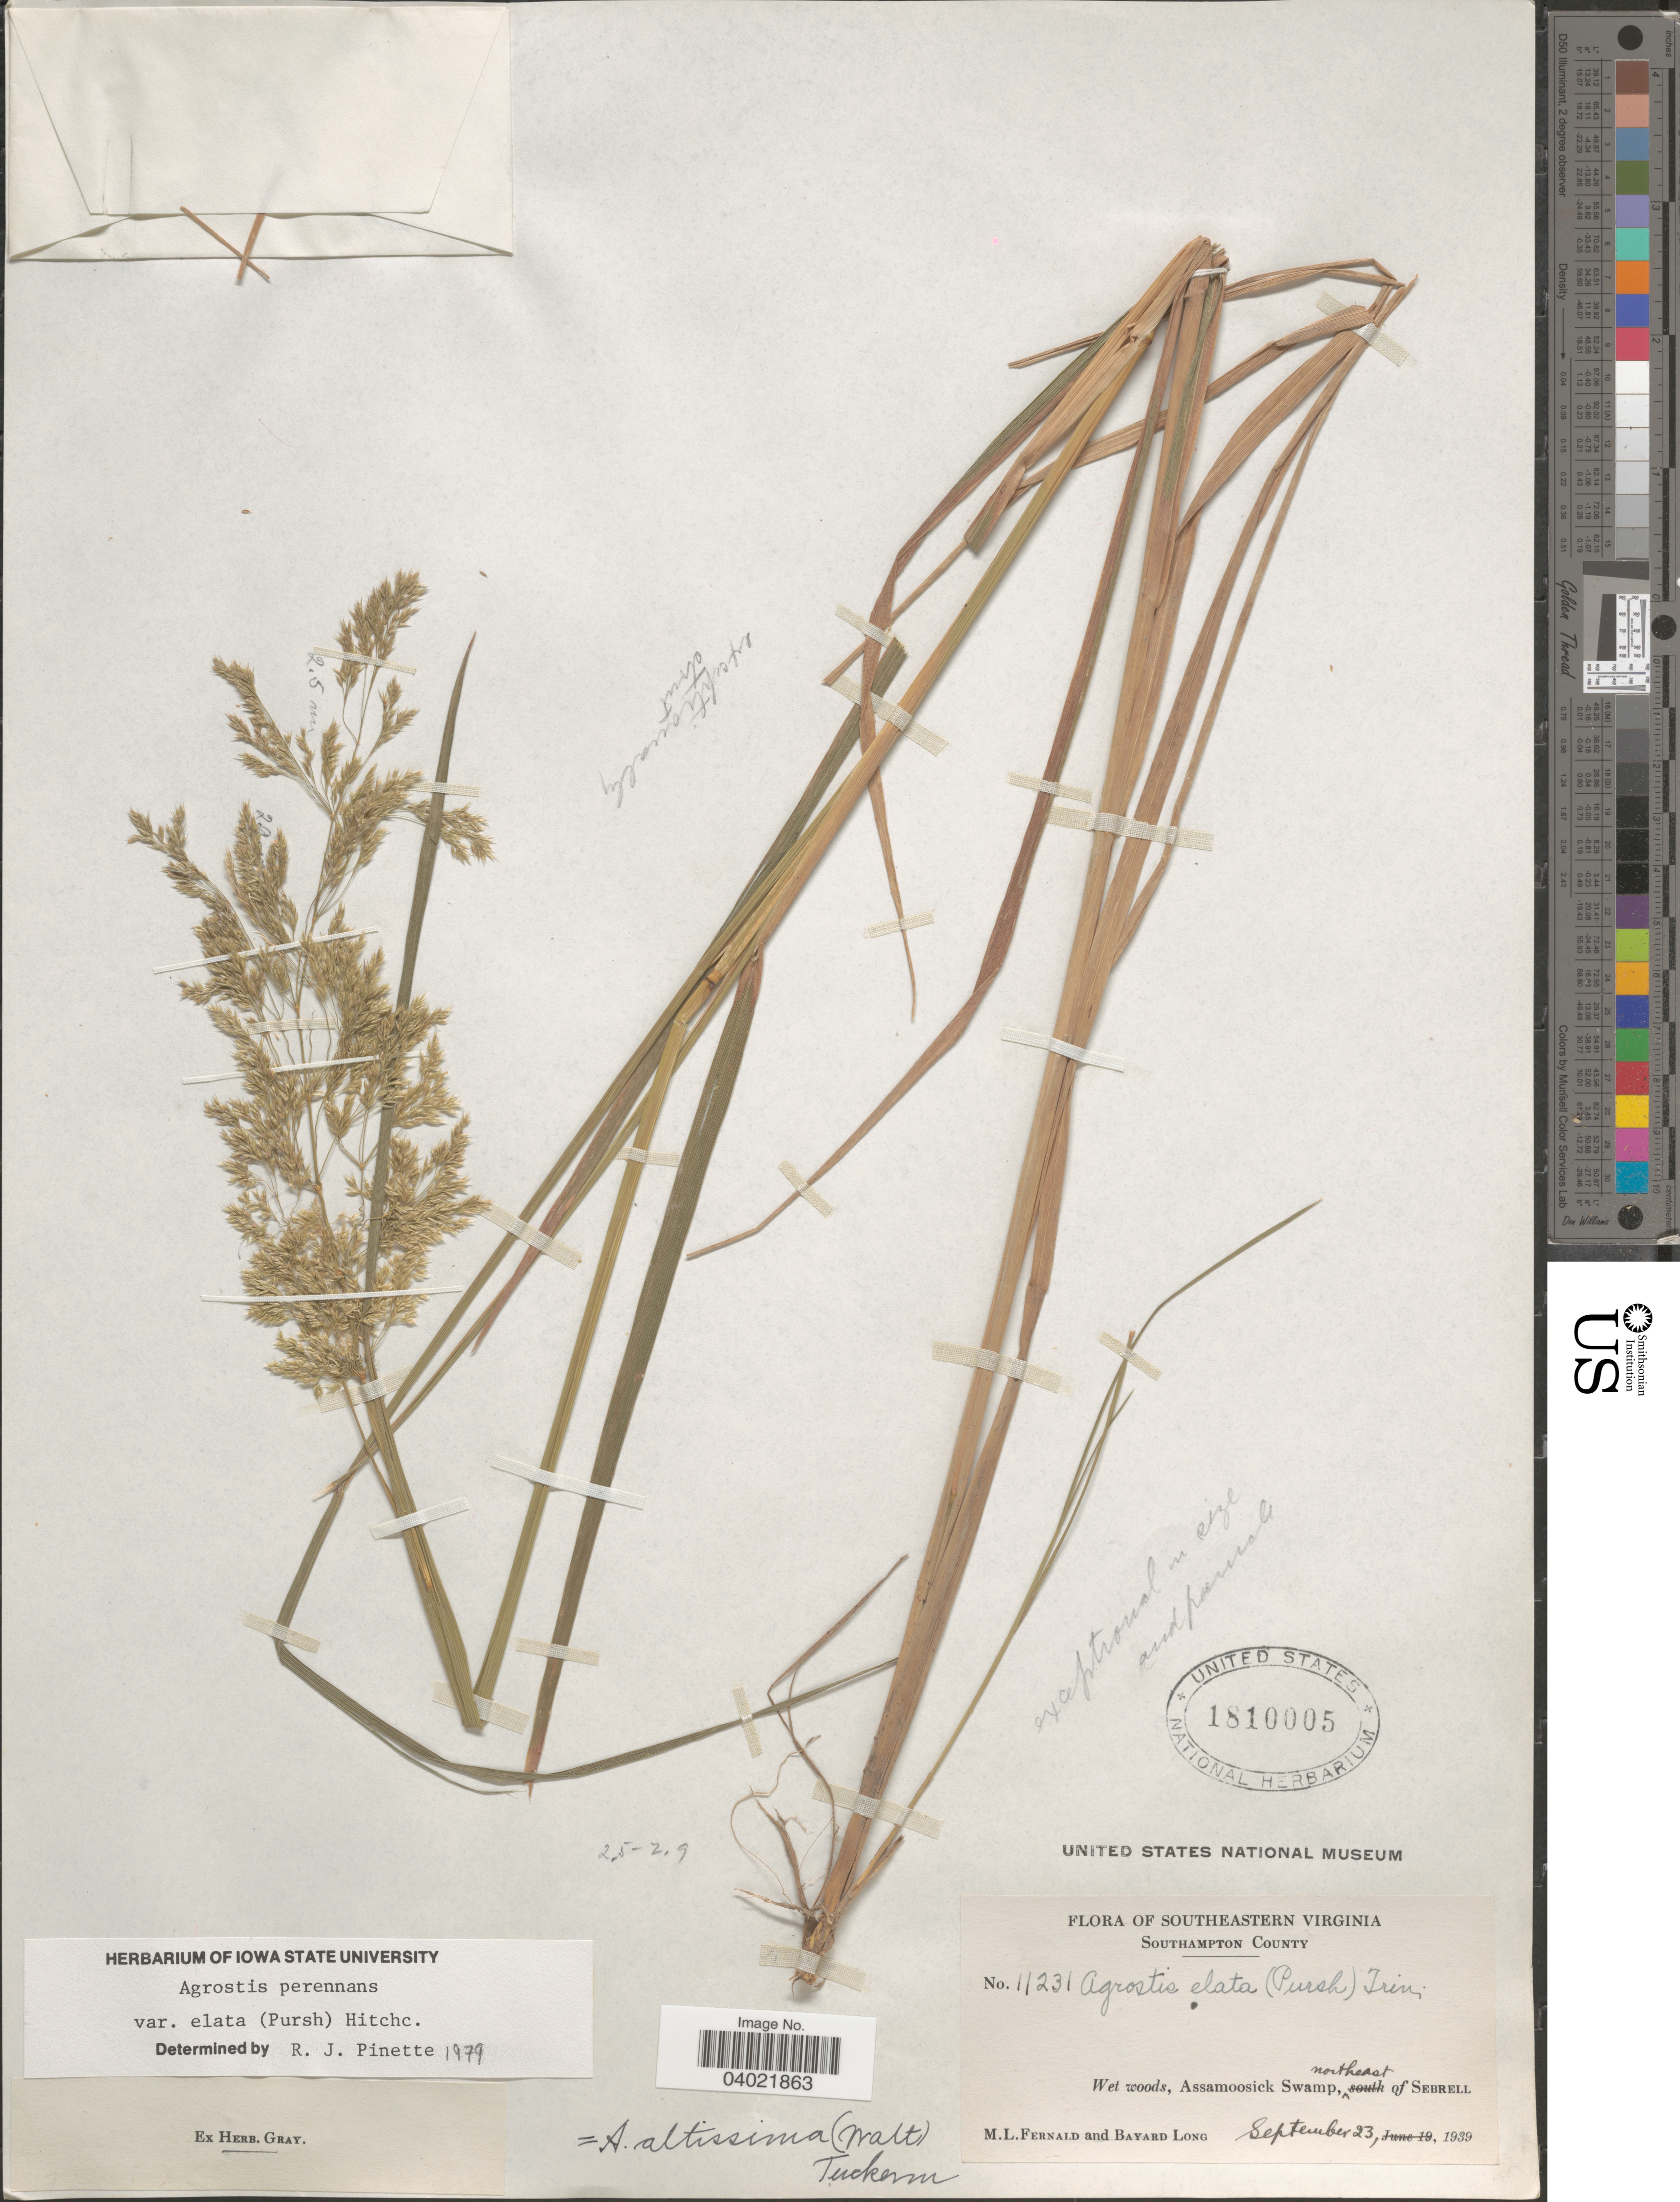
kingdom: Plantae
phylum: Tracheophyta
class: Liliopsida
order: Poales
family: Poaceae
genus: Agrostis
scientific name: Agrostis perennans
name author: (Walter) Tuck.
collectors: M. L. Fernald & B. Long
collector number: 11231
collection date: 1939-09-23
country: United States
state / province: Virginia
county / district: Southampton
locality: Southeastern Virginia. Southampton County. Assamoosick Swamp, northeast of Sebrell.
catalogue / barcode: US 1810005